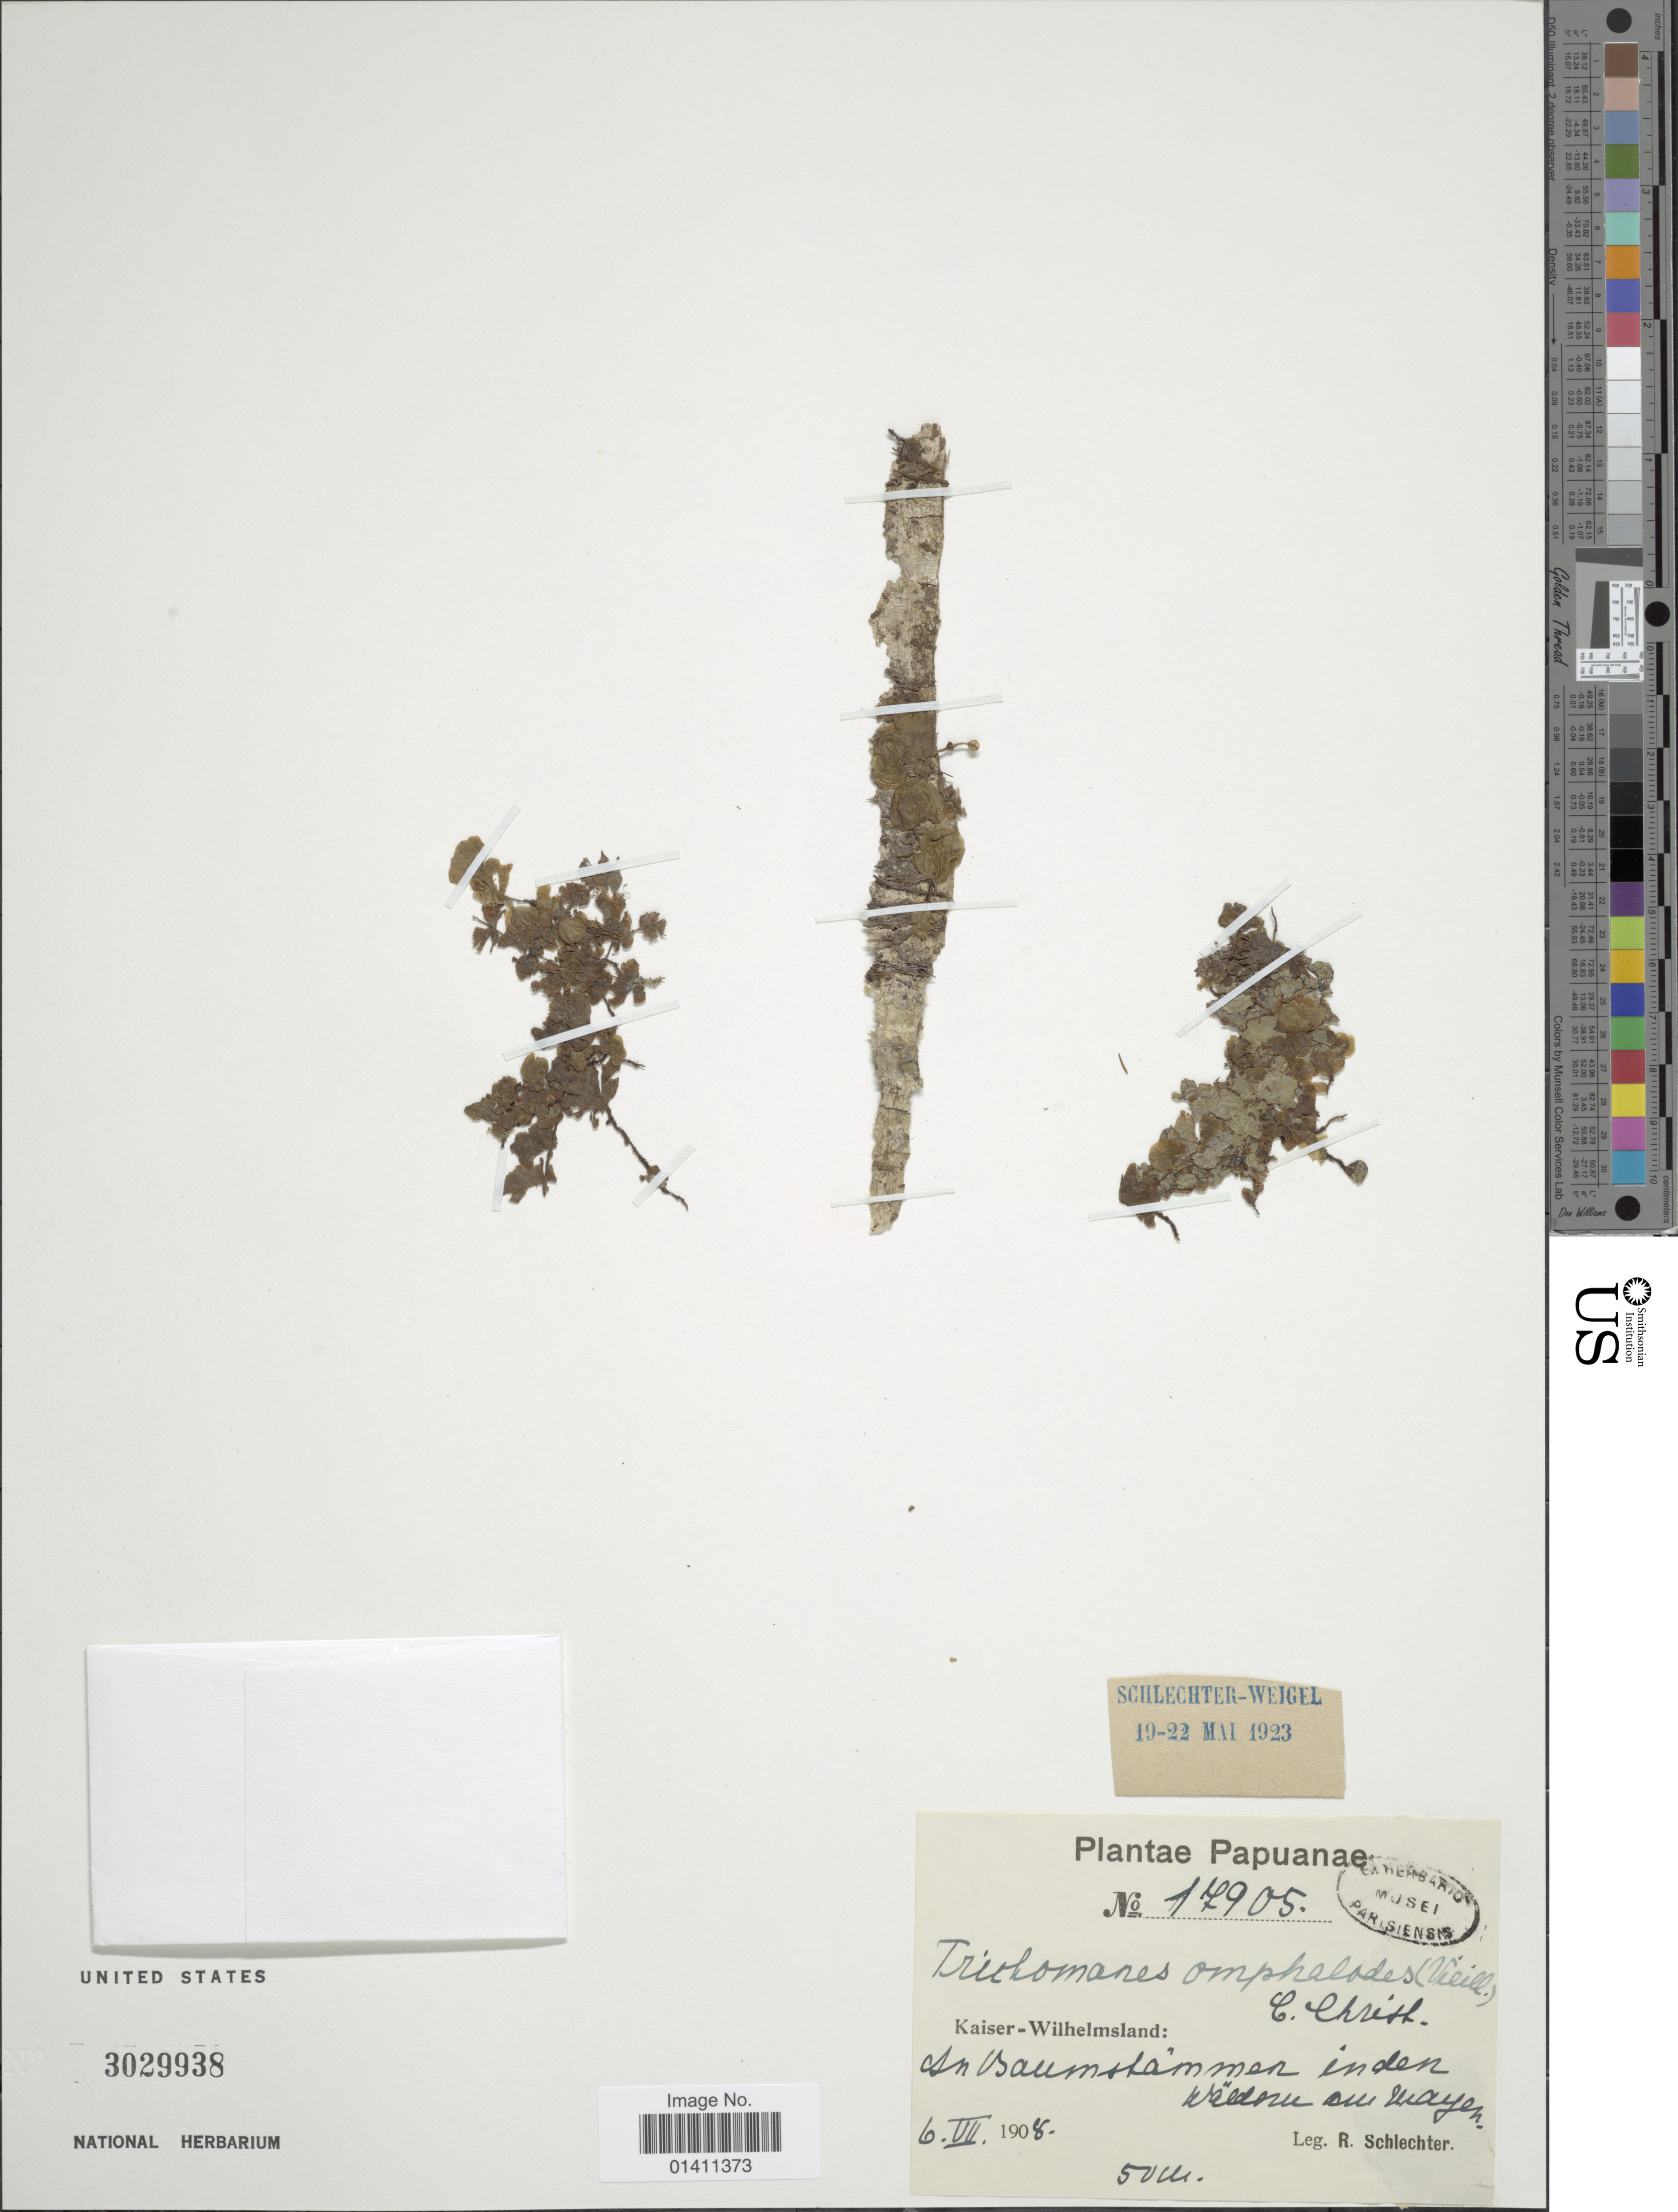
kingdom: Plantae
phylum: Tracheophyta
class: Polypodiopsida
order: Hymenophyllales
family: Hymenophyllaceae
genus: Didymoglossum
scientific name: Didymoglossum omphalodes (Vieill. ex E. Fourn.) comb. ined., 2015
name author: (Vieill. ex E. Fourn.)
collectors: F. R. R. Schlechter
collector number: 17905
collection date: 1908-07-06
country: Papua New Guinea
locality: Plantae Papuanae. Kaiser-Wilhelmsland: An Baumstämmen in den Wäldern am Mayen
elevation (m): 50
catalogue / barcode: US 3029938